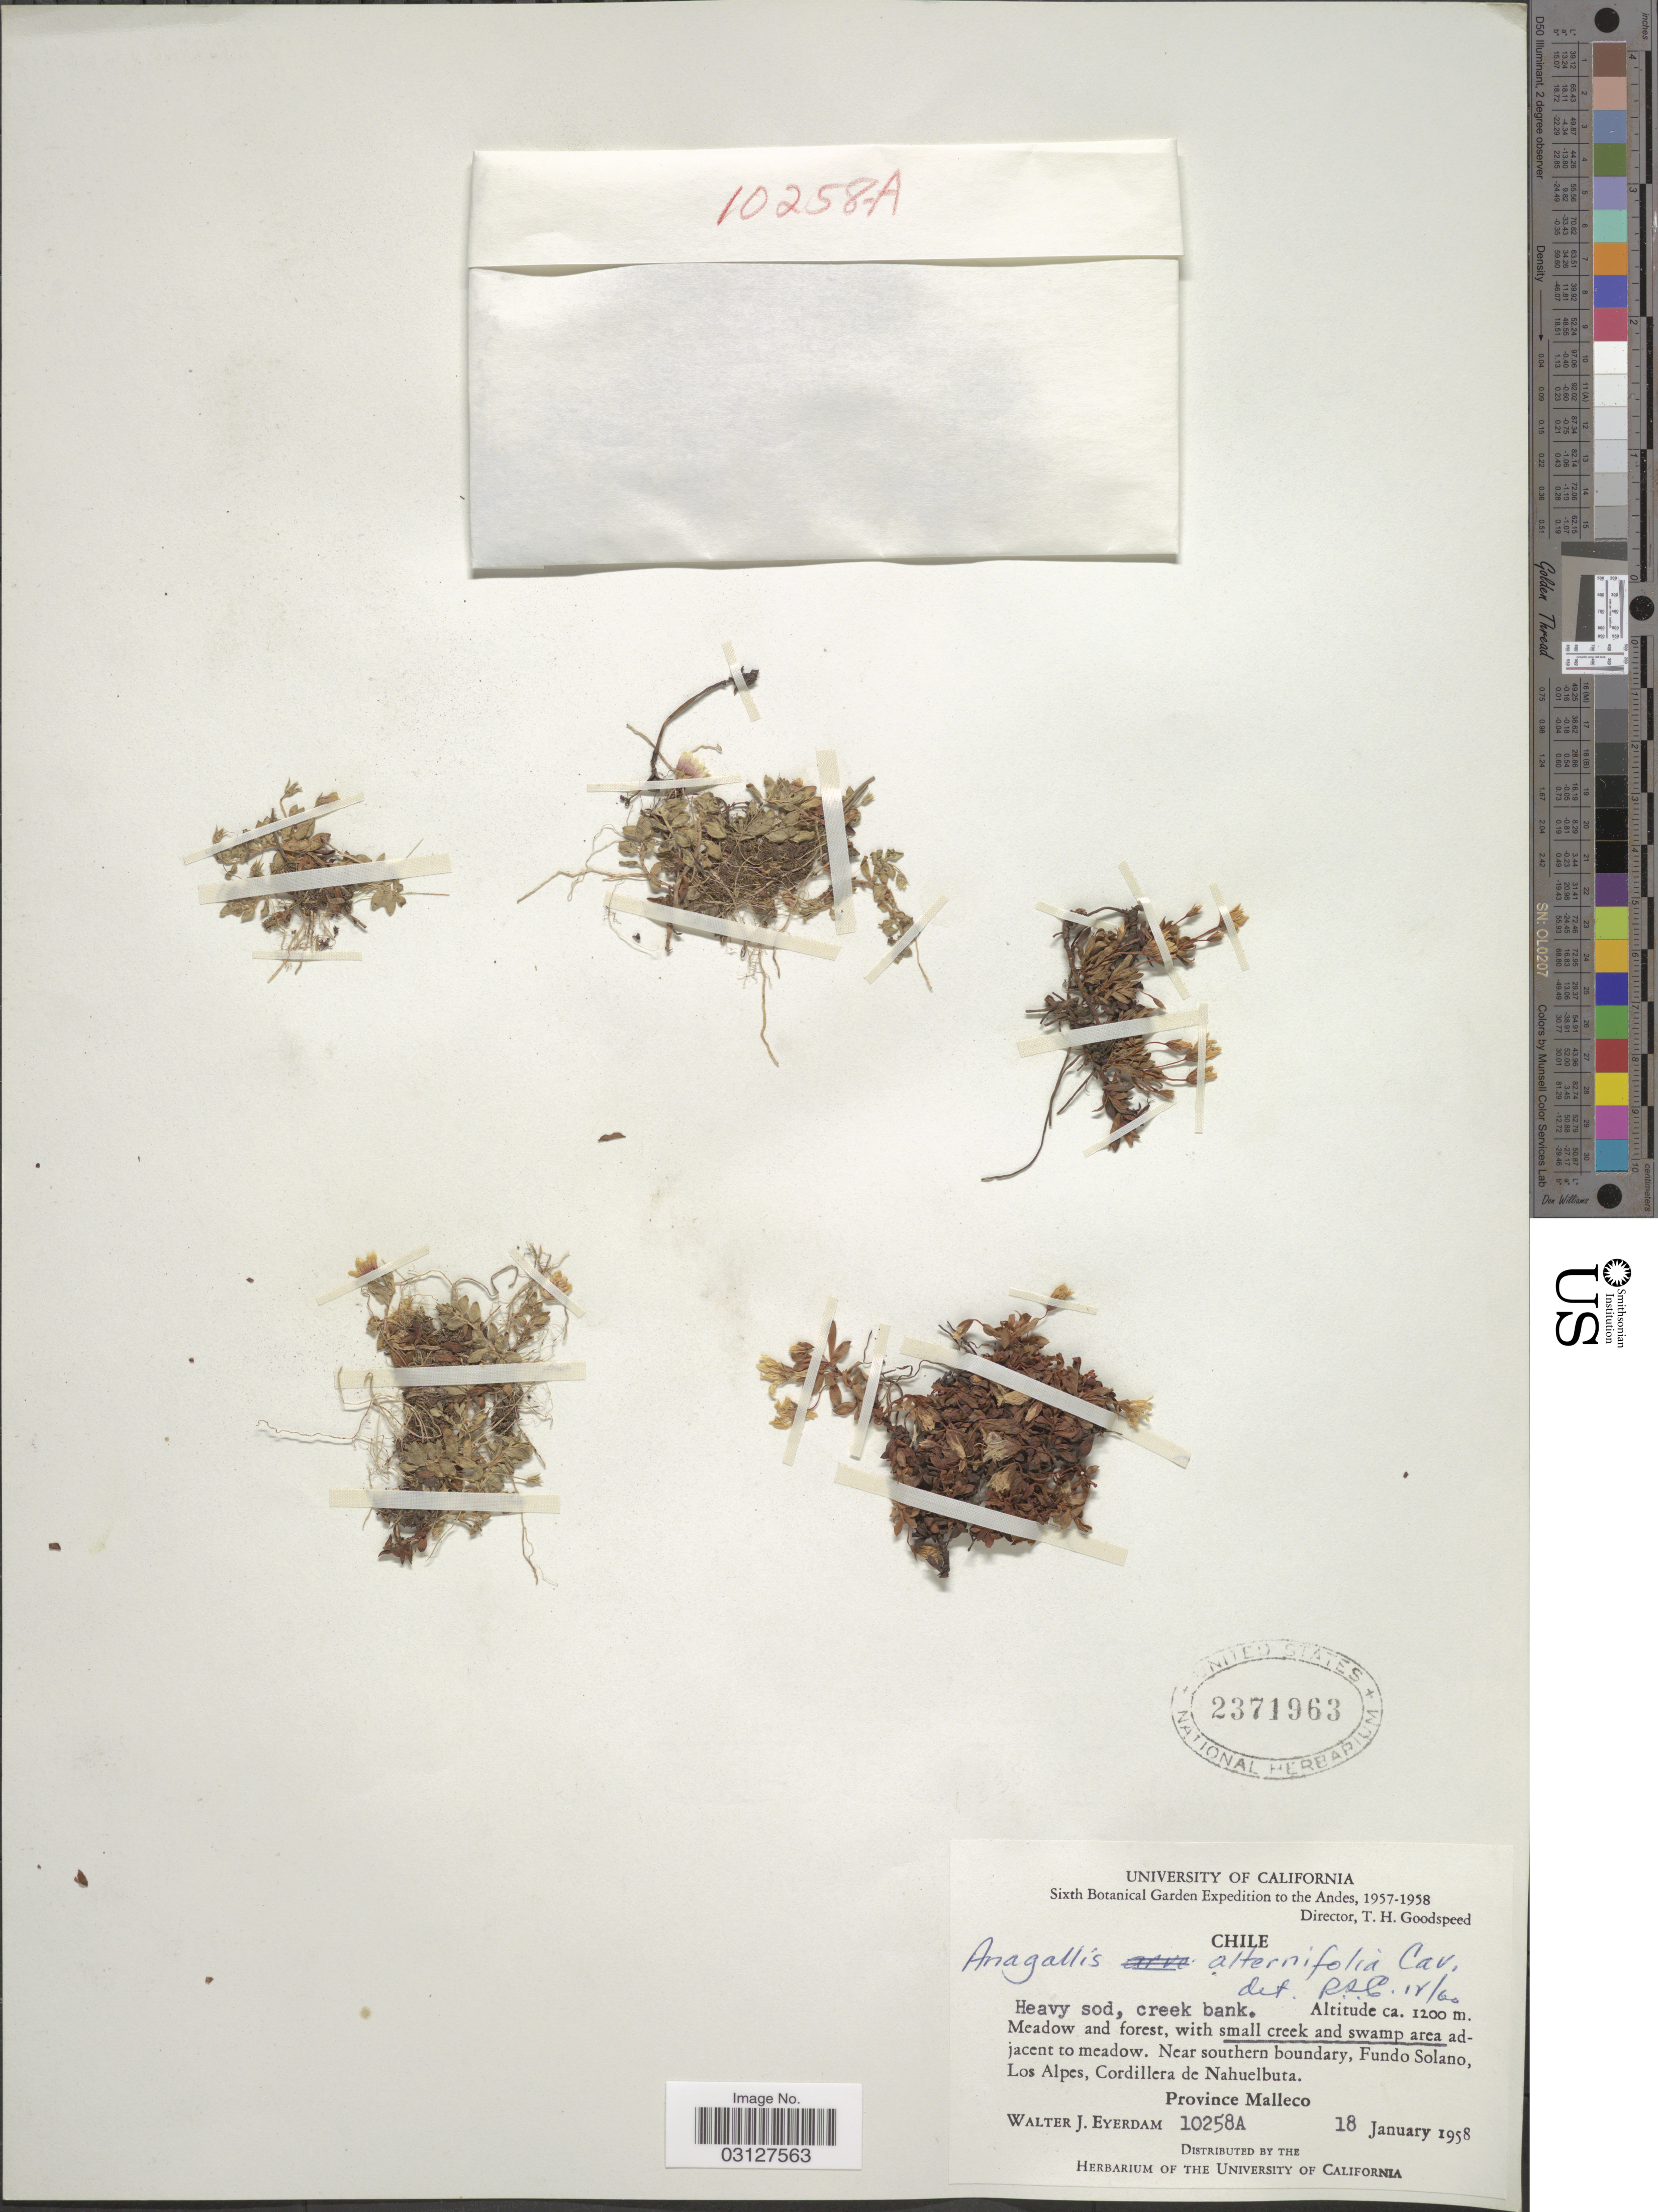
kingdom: Plantae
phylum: Tracheophyta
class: Magnoliopsida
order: Ericales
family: Primulaceae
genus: Anagallis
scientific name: Anagallis alternifolia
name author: Cav.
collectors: W. J. Eyerdam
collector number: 10258A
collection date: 1958-01-18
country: Chile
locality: Andes. Near southern boundary, Fundo Solano, Los Alpes, Cordillera de Nahuelbuta. Province Malleco.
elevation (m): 1200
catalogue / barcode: US 2371963